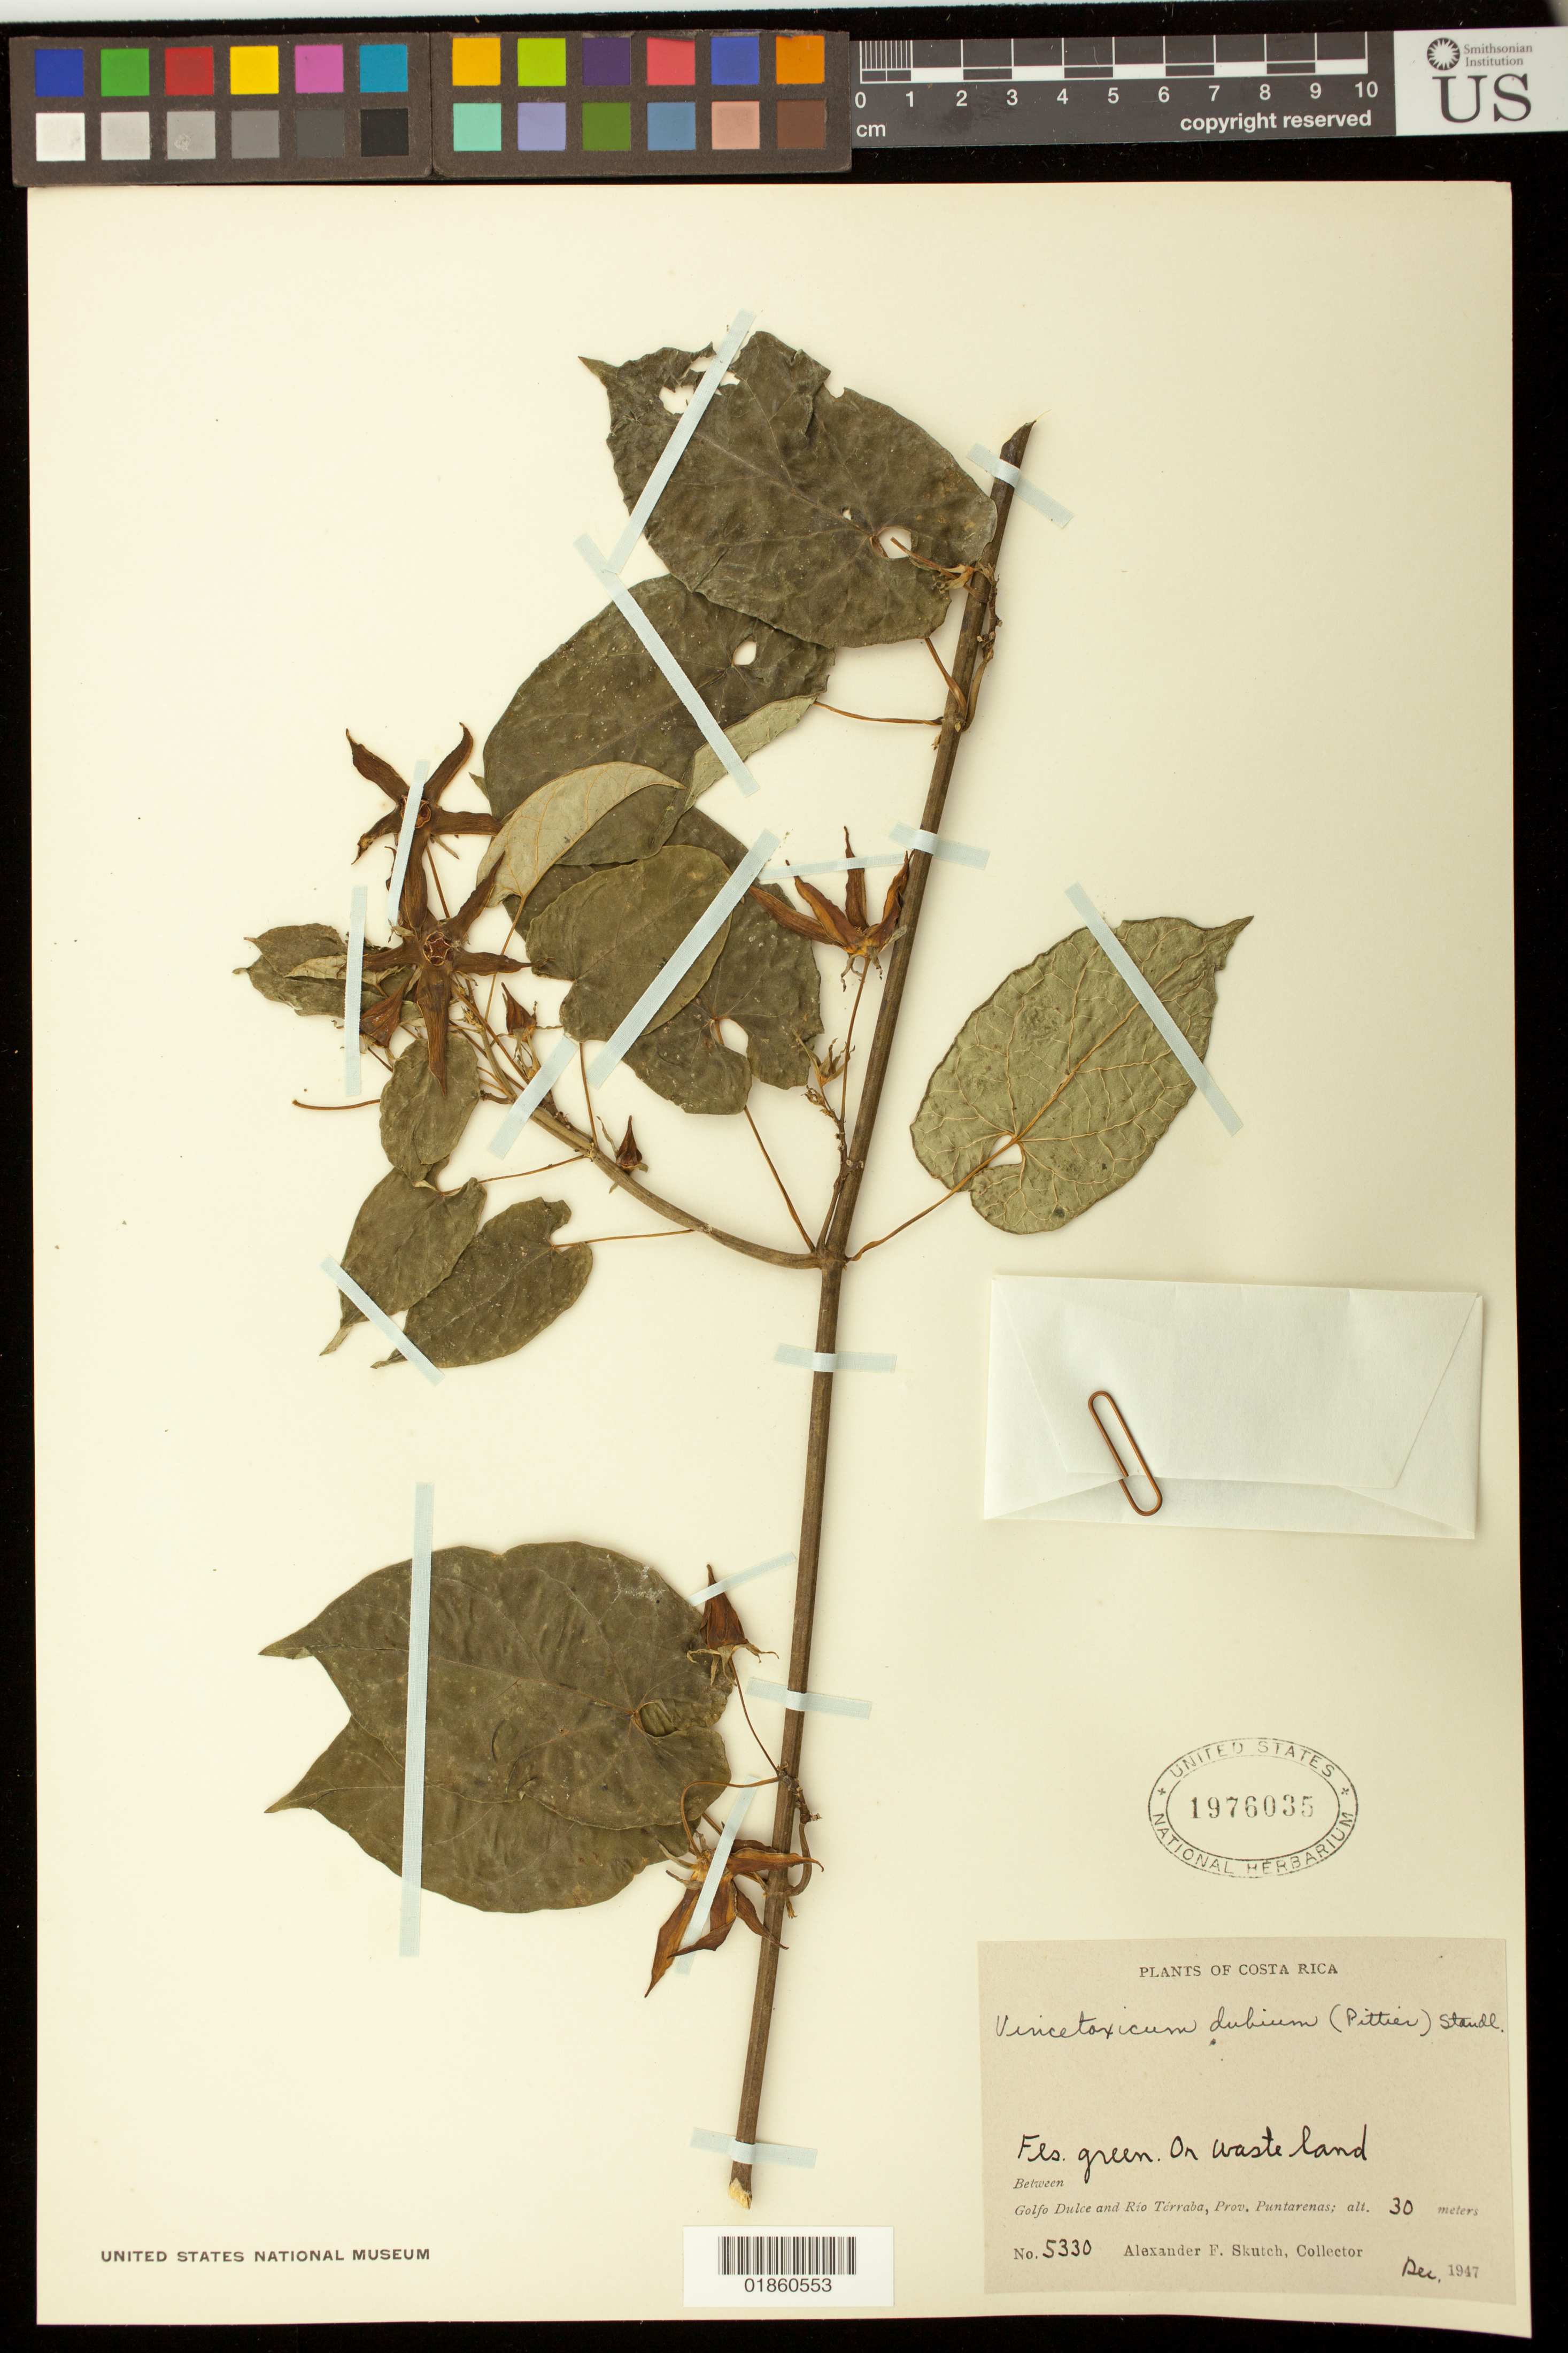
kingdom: Plantae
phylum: Tracheophyta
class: Magnoliopsida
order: Gentianales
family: Apocynaceae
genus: Gonolobus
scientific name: Gonolobus albomarginatus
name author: (Pittier) Woodson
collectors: A. F. Skutch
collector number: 5330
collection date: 1947-12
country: Costa Rica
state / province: Puntarenas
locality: Between Golfo Dulce and Rio Terraba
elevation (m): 30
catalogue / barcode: US 1976035